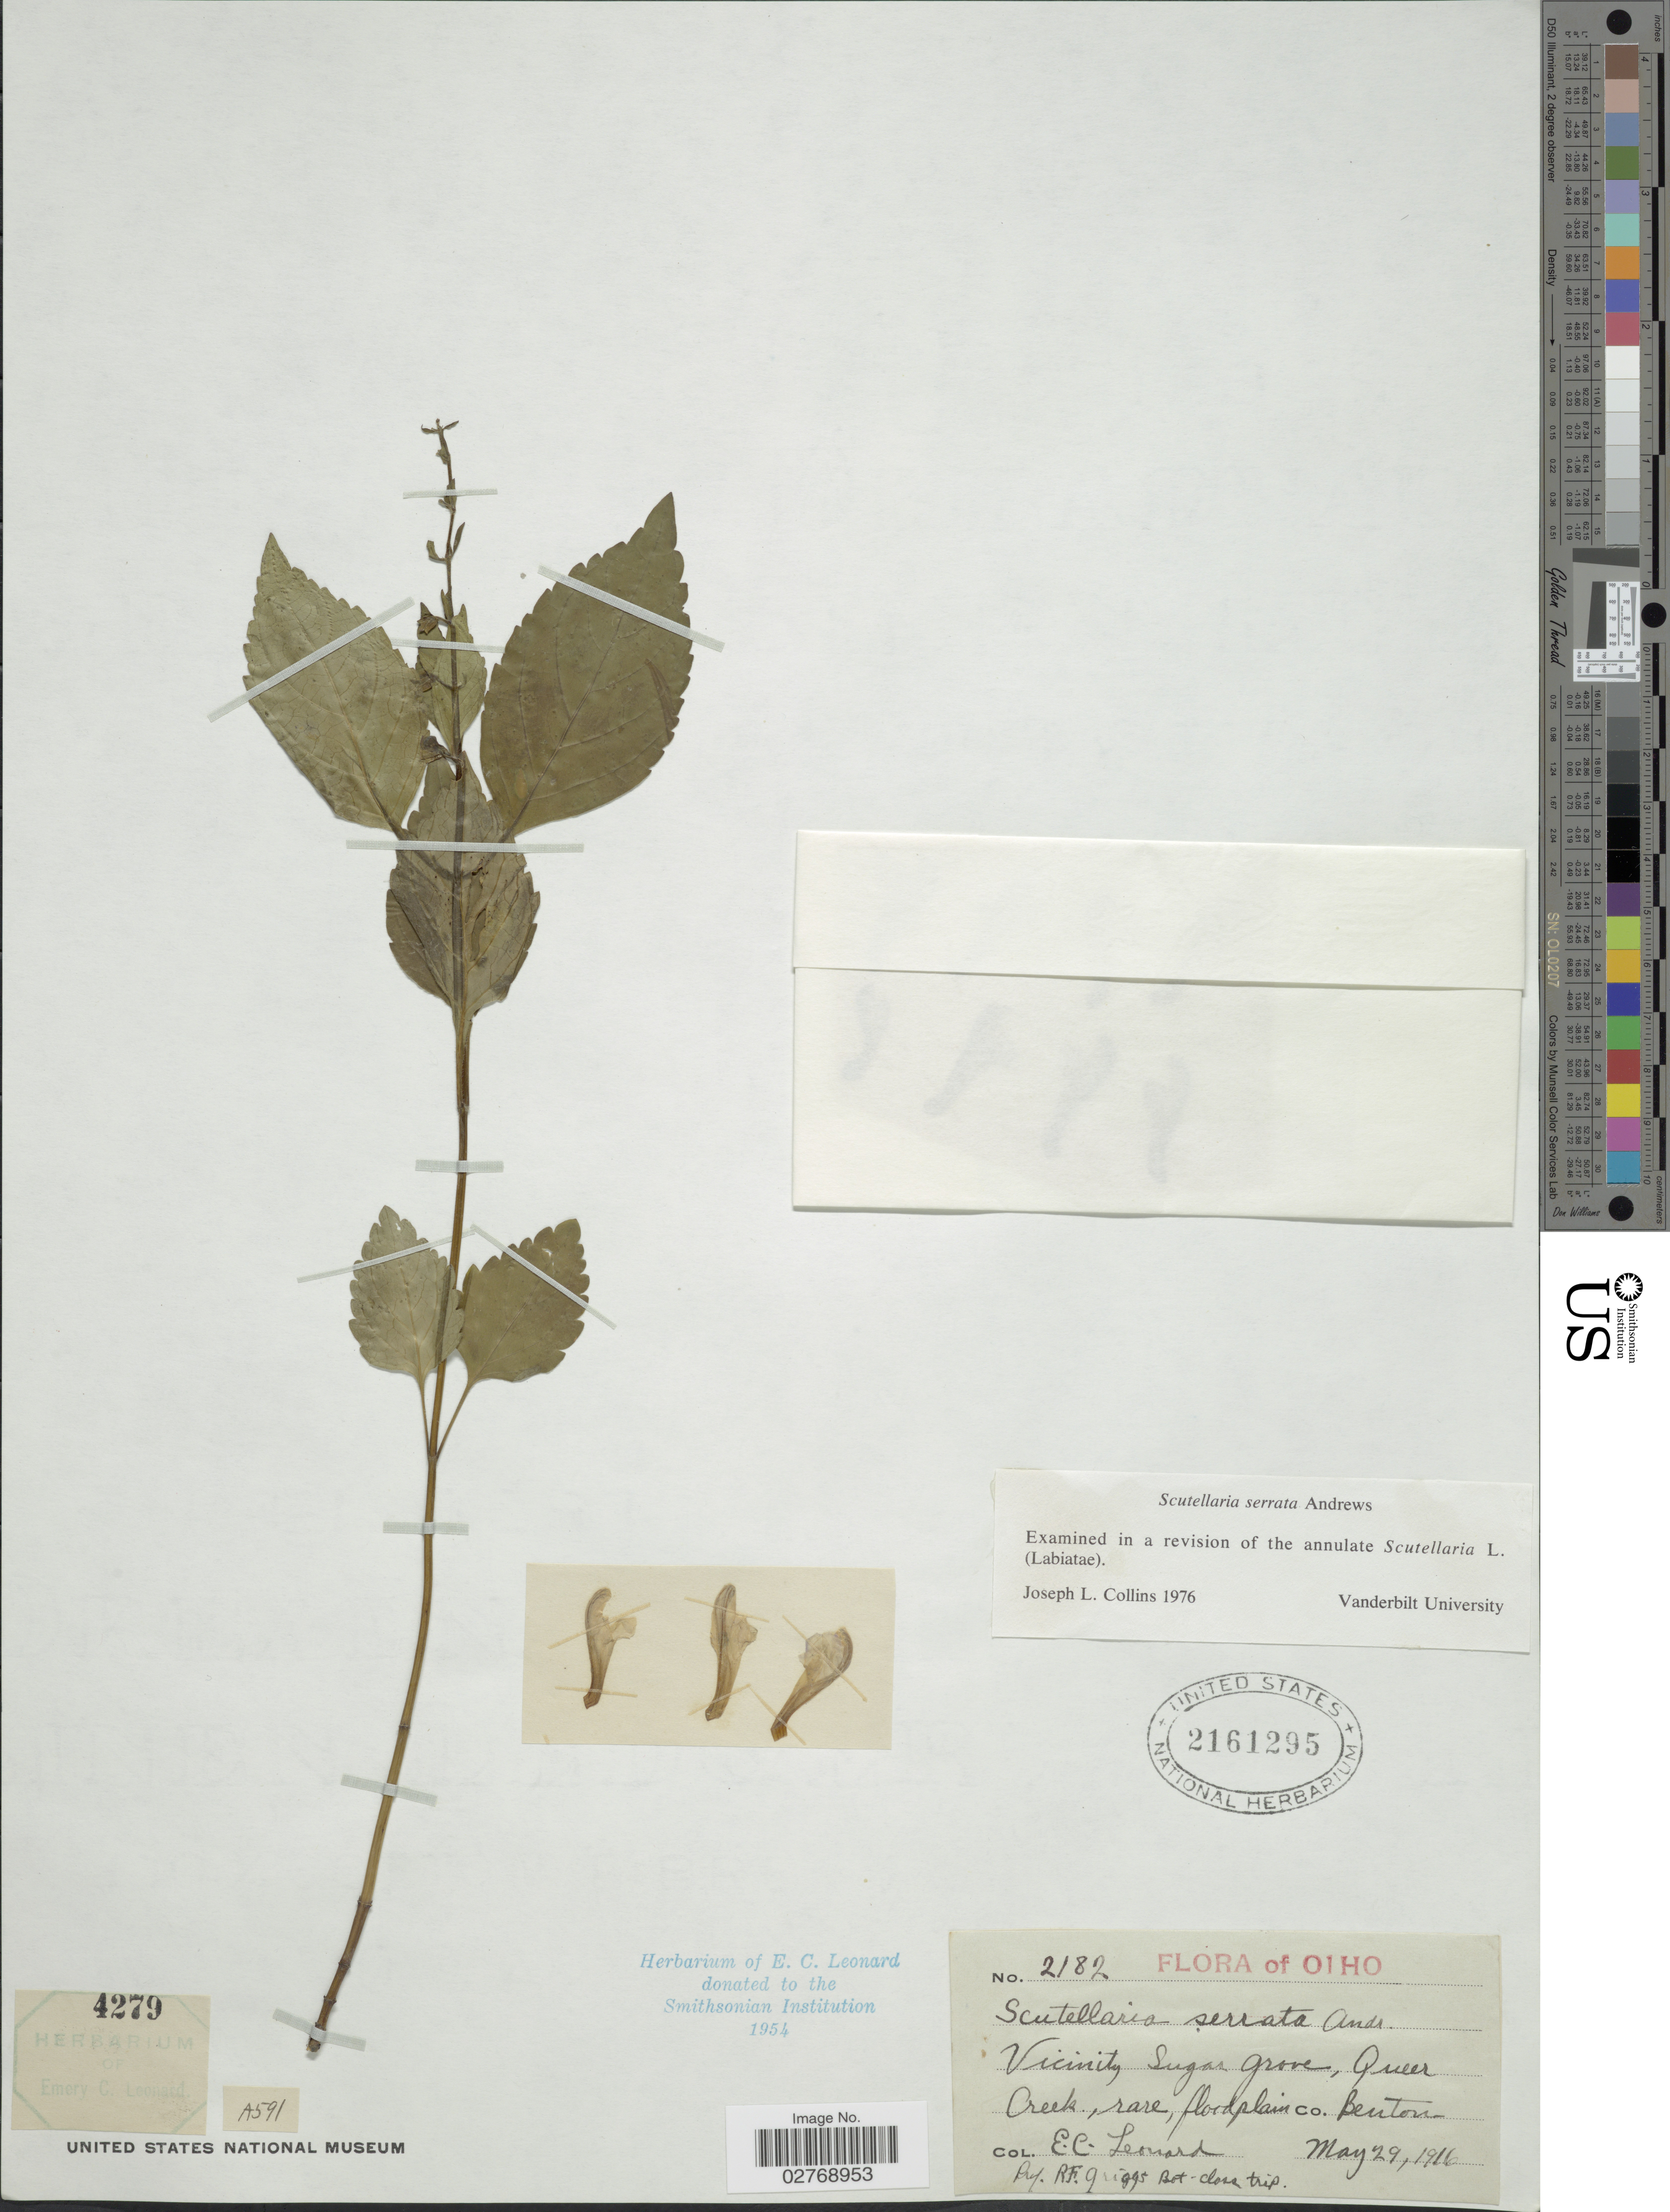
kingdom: Plantae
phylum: Tracheophyta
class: Magnoliopsida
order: Lamiales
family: Lamiaceae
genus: Scutellaria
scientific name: Scutellaria serrata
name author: Andrews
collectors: E. C. Leonard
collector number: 2182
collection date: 1916-05-29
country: United States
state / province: Ohio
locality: Vicinity Sugar Grove, Queer Creek. Co. Benton.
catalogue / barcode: US 2161295